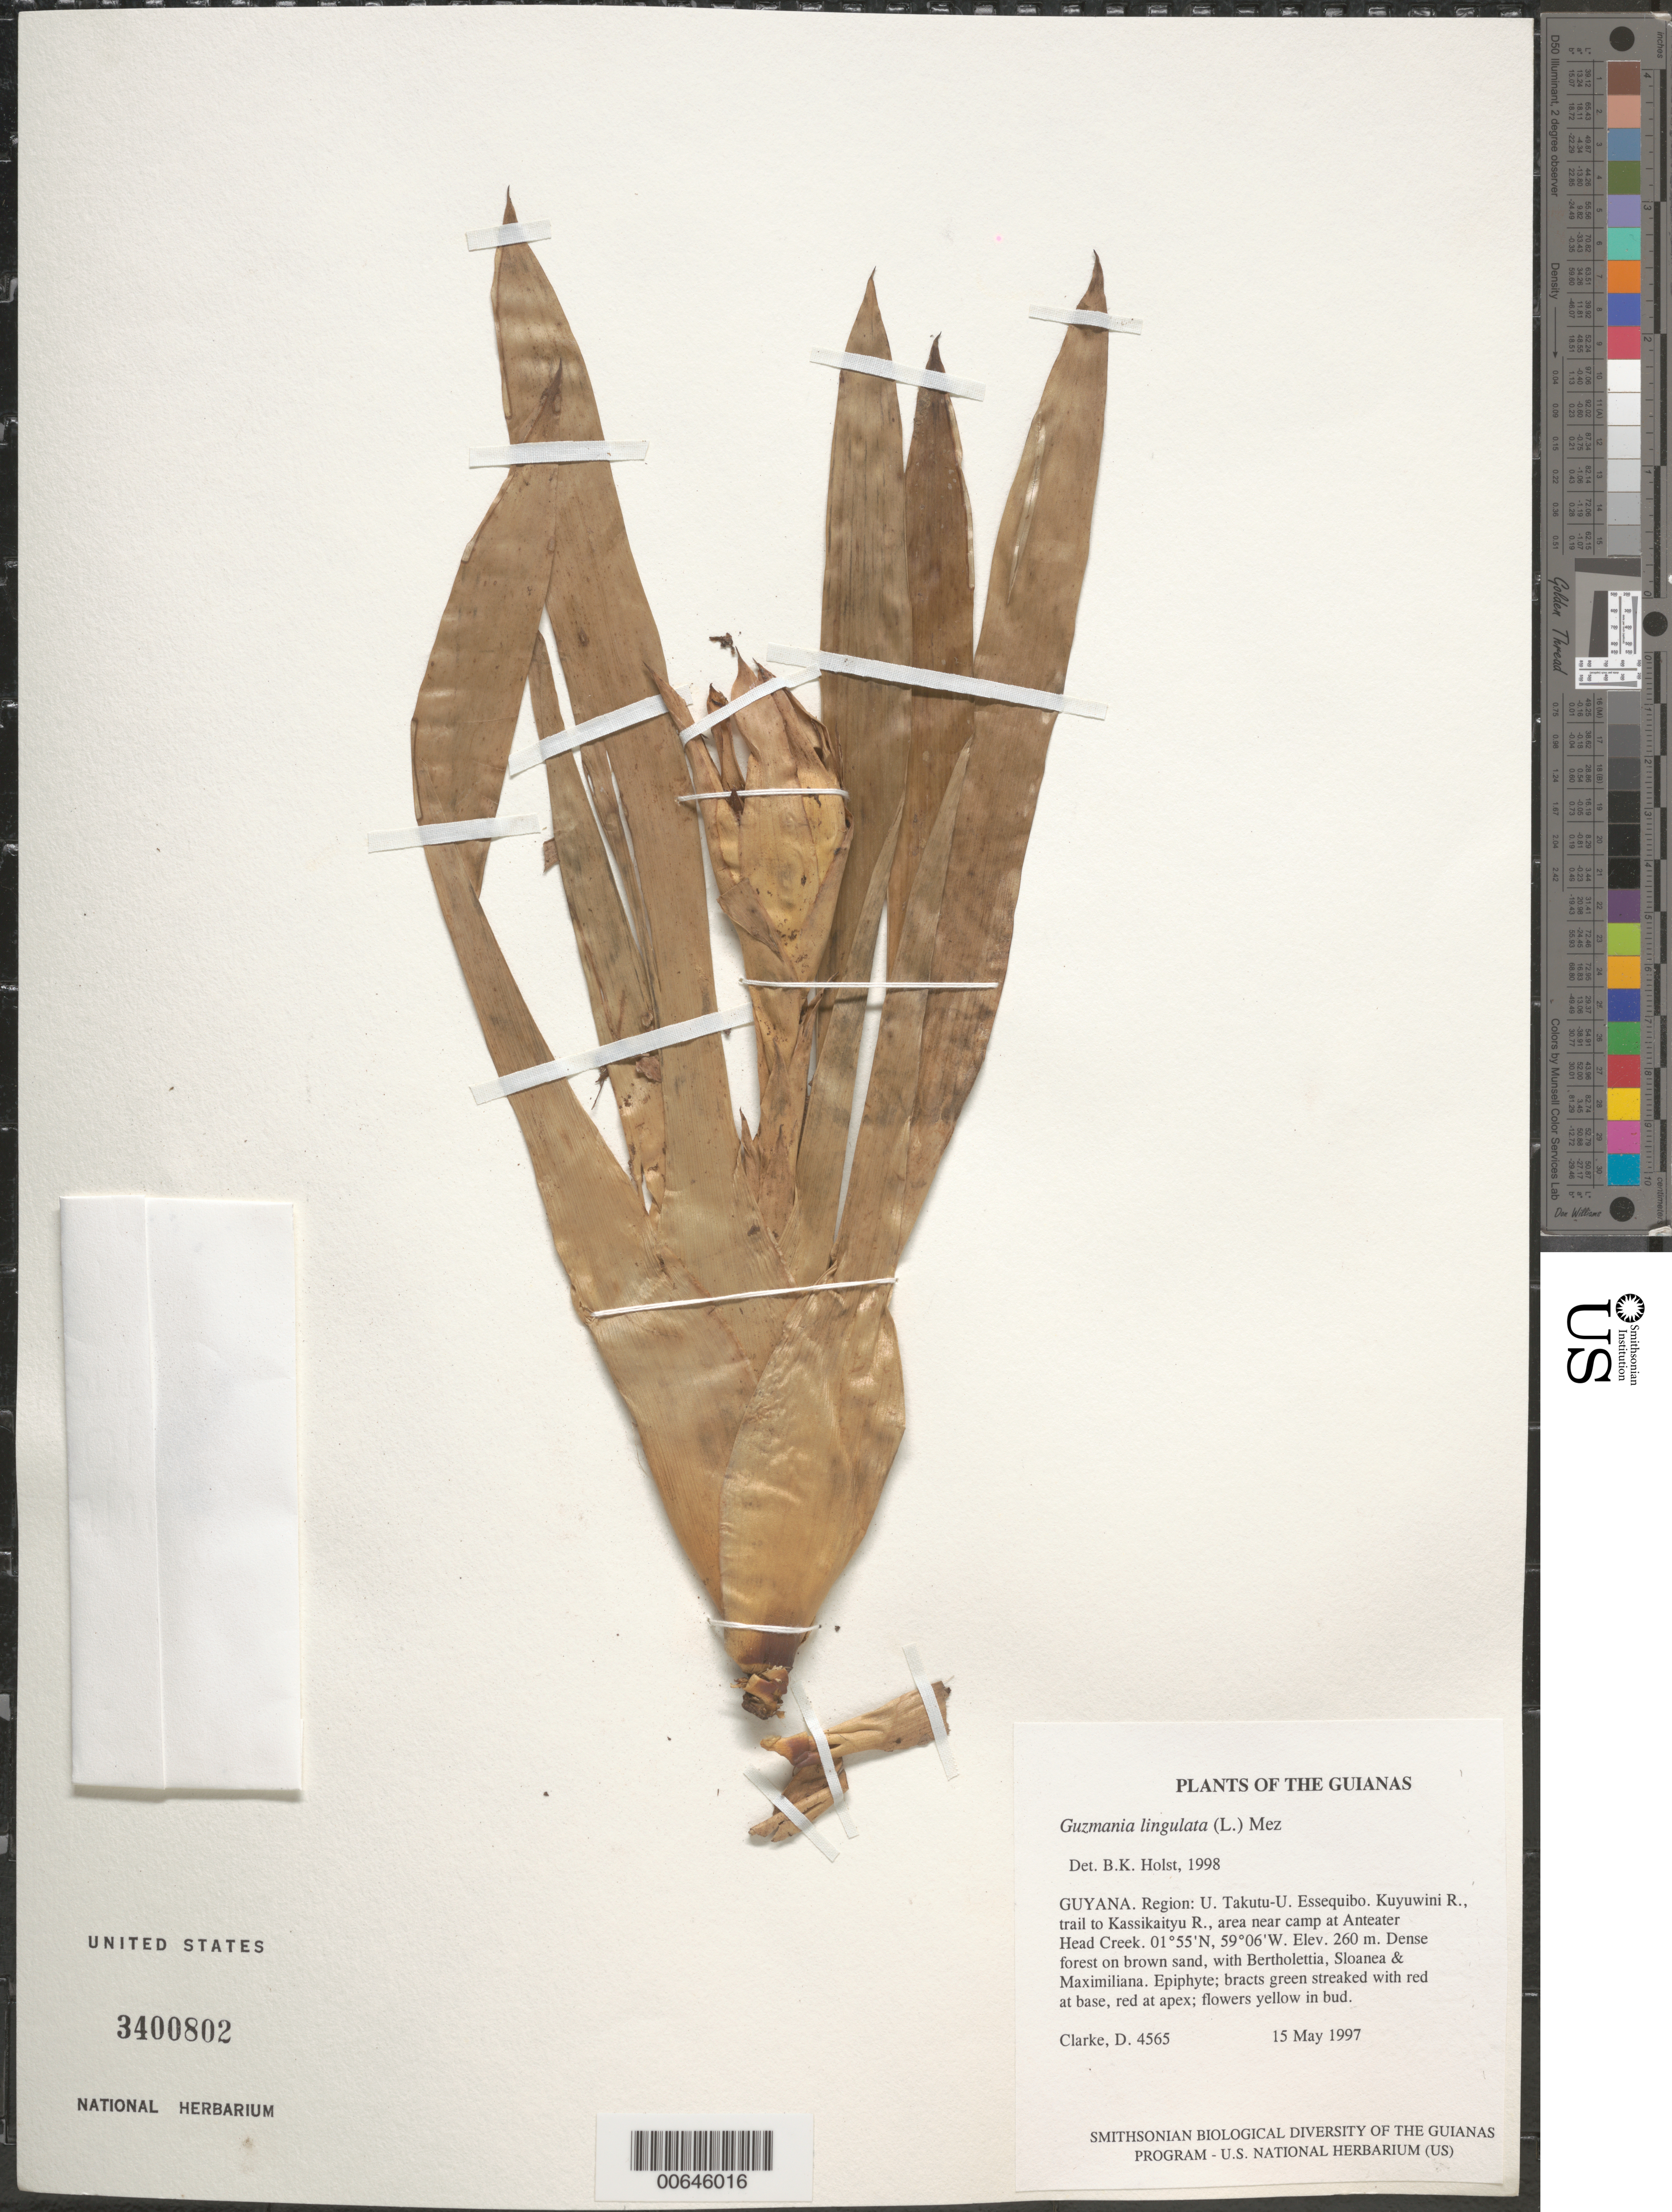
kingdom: Plantae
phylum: Tracheophyta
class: Liliopsida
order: Poales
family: Bromeliaceae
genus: Guzmania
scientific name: Guzmania lingulata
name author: (L.) Mez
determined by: Holst, Bruce K.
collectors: H. D. Clarke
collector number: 4565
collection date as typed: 15 May 1997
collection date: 1997-05-15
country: Guyana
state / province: U. Takutu-U. Essequibo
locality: Kuyuwini R., trail to Kassikaityu R., area near camp at Anteater Head Creek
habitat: Dense forest on brown sand, with Bertholettia, Sloanea & Maximiliana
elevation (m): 260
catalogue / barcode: US 3400802